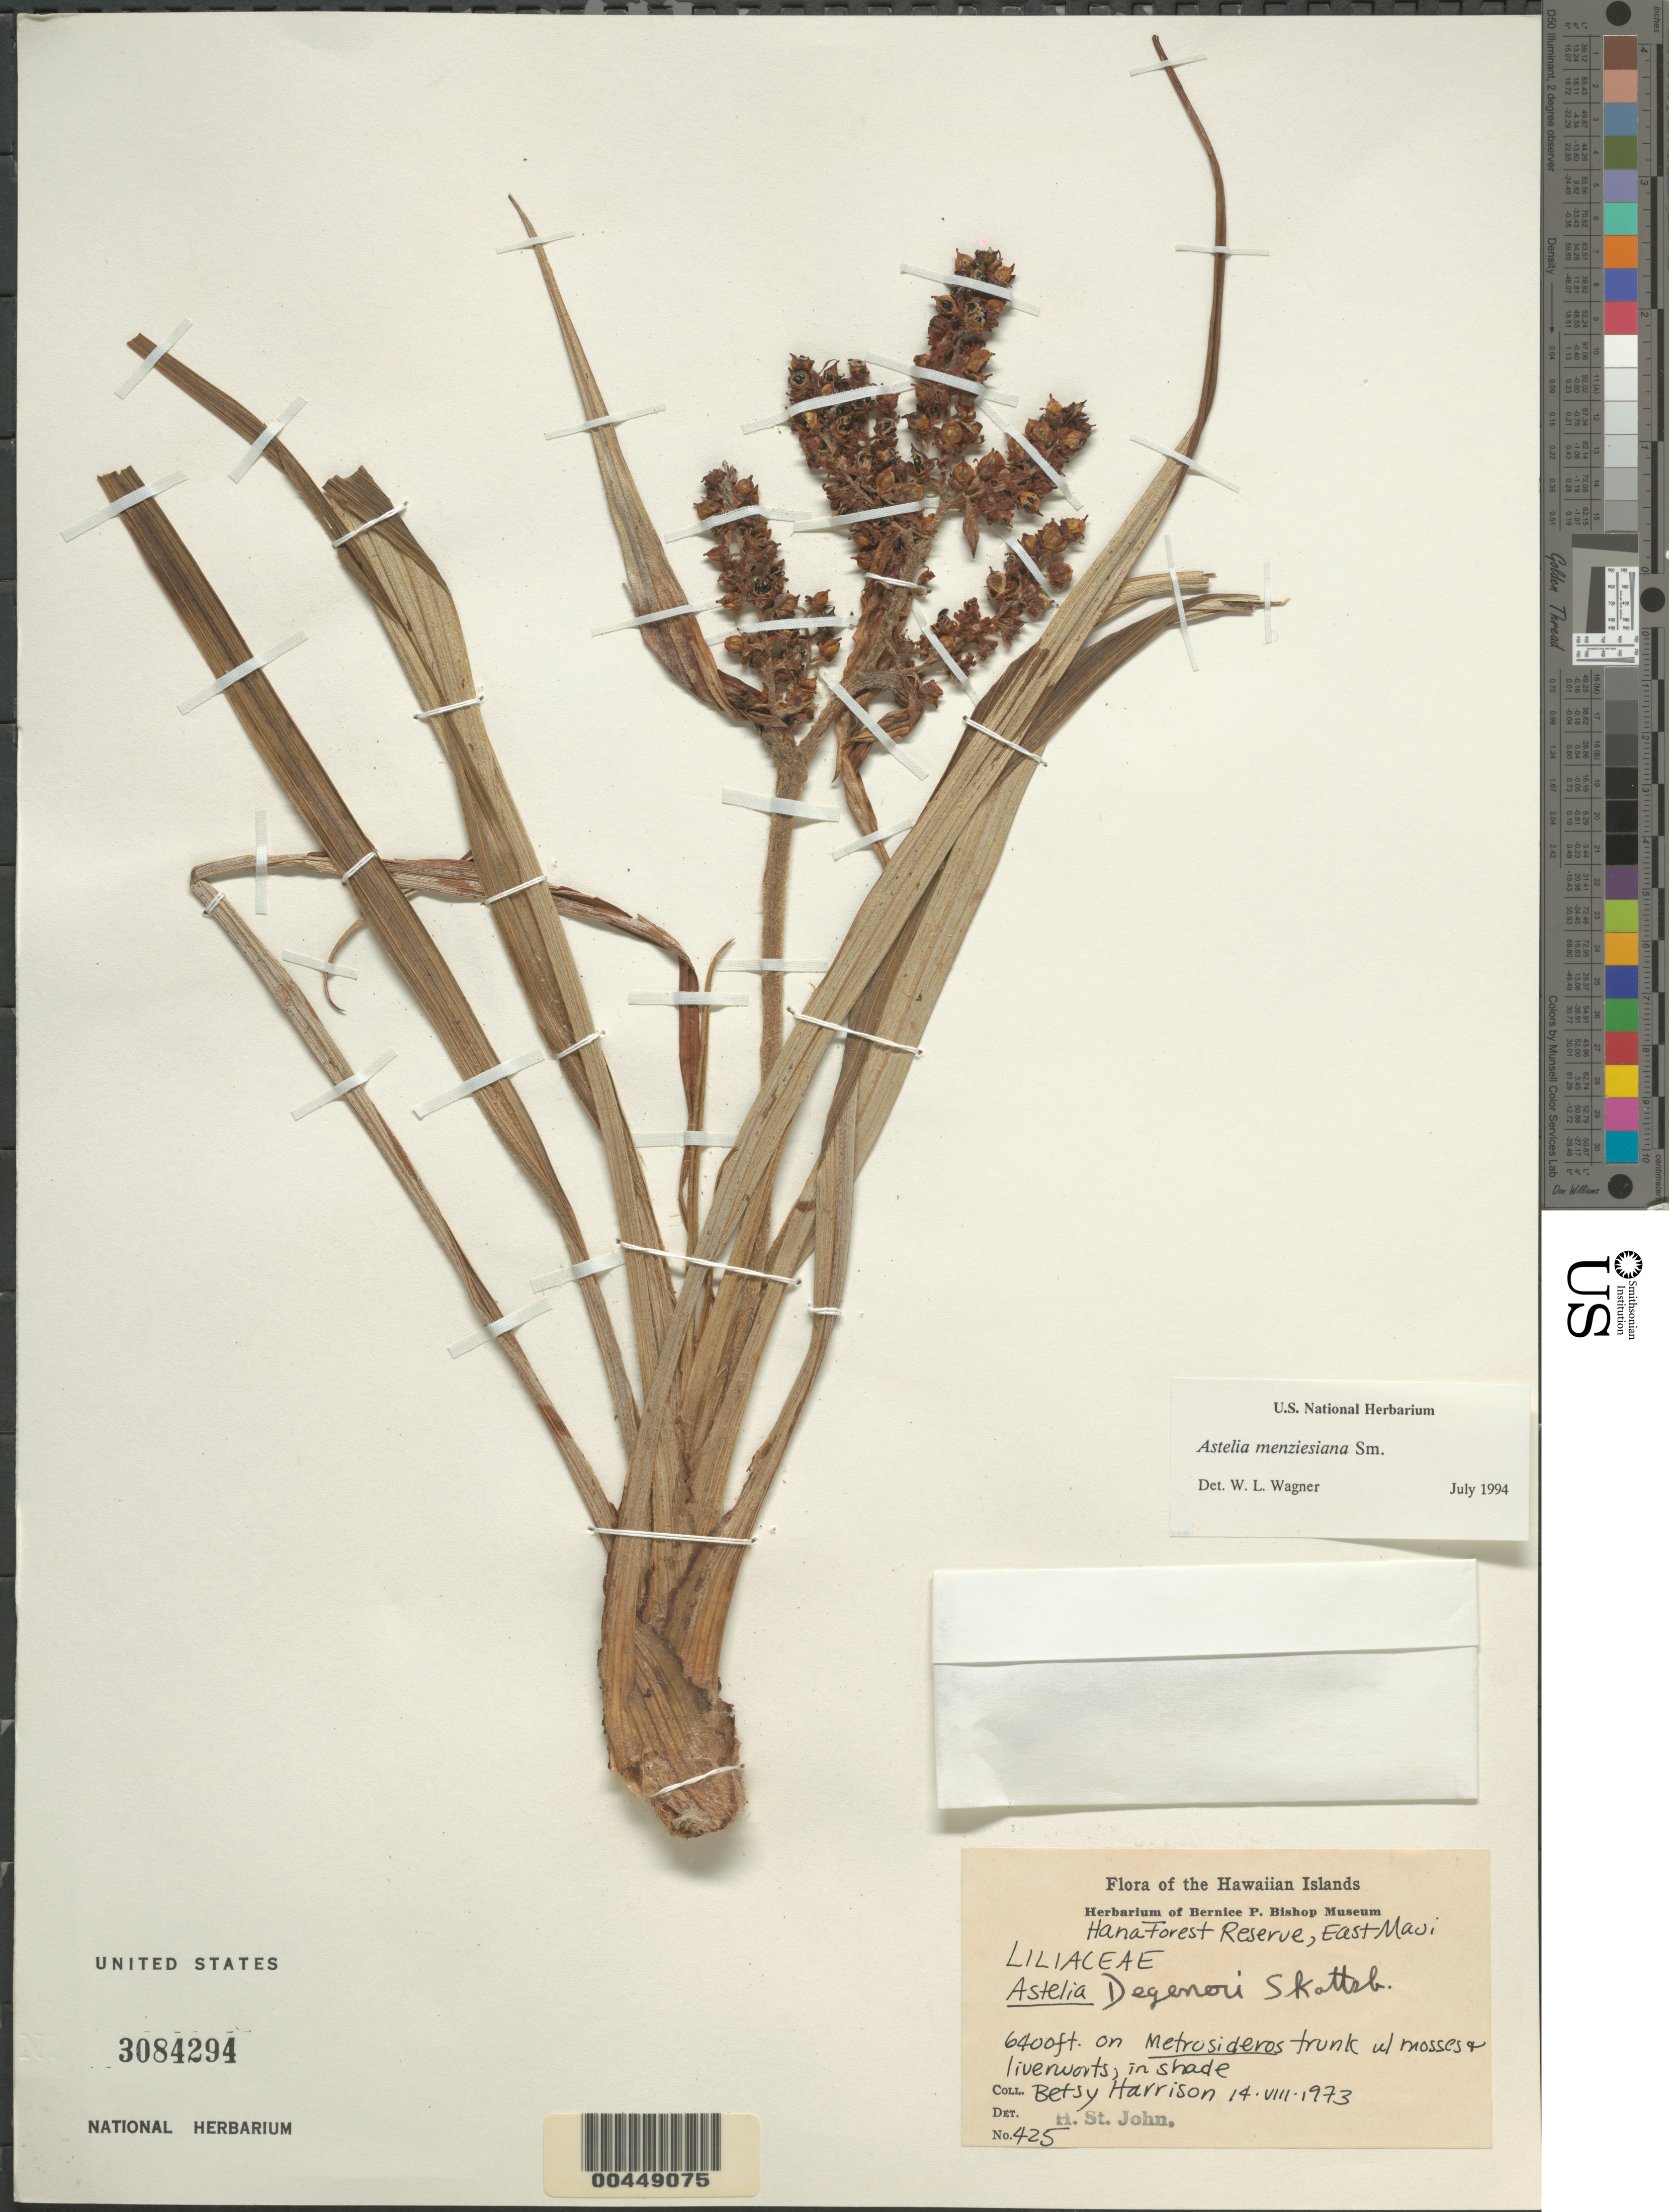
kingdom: Plantae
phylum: Tracheophyta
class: Liliopsida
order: Asparagales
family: Asteliaceae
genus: Astelia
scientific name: Astelia menziesiana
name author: Sm.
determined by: Wagner, W. L., (BOT), Smithsonian Institution - National Museum of Natural History (UNITED STATES)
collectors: B. Harrison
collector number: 425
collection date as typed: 14 Aug 1973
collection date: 1973-08-14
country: United States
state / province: Hawaii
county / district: Maui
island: Maui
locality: E Maui, Hana For Res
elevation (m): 1951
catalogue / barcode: US 3084294